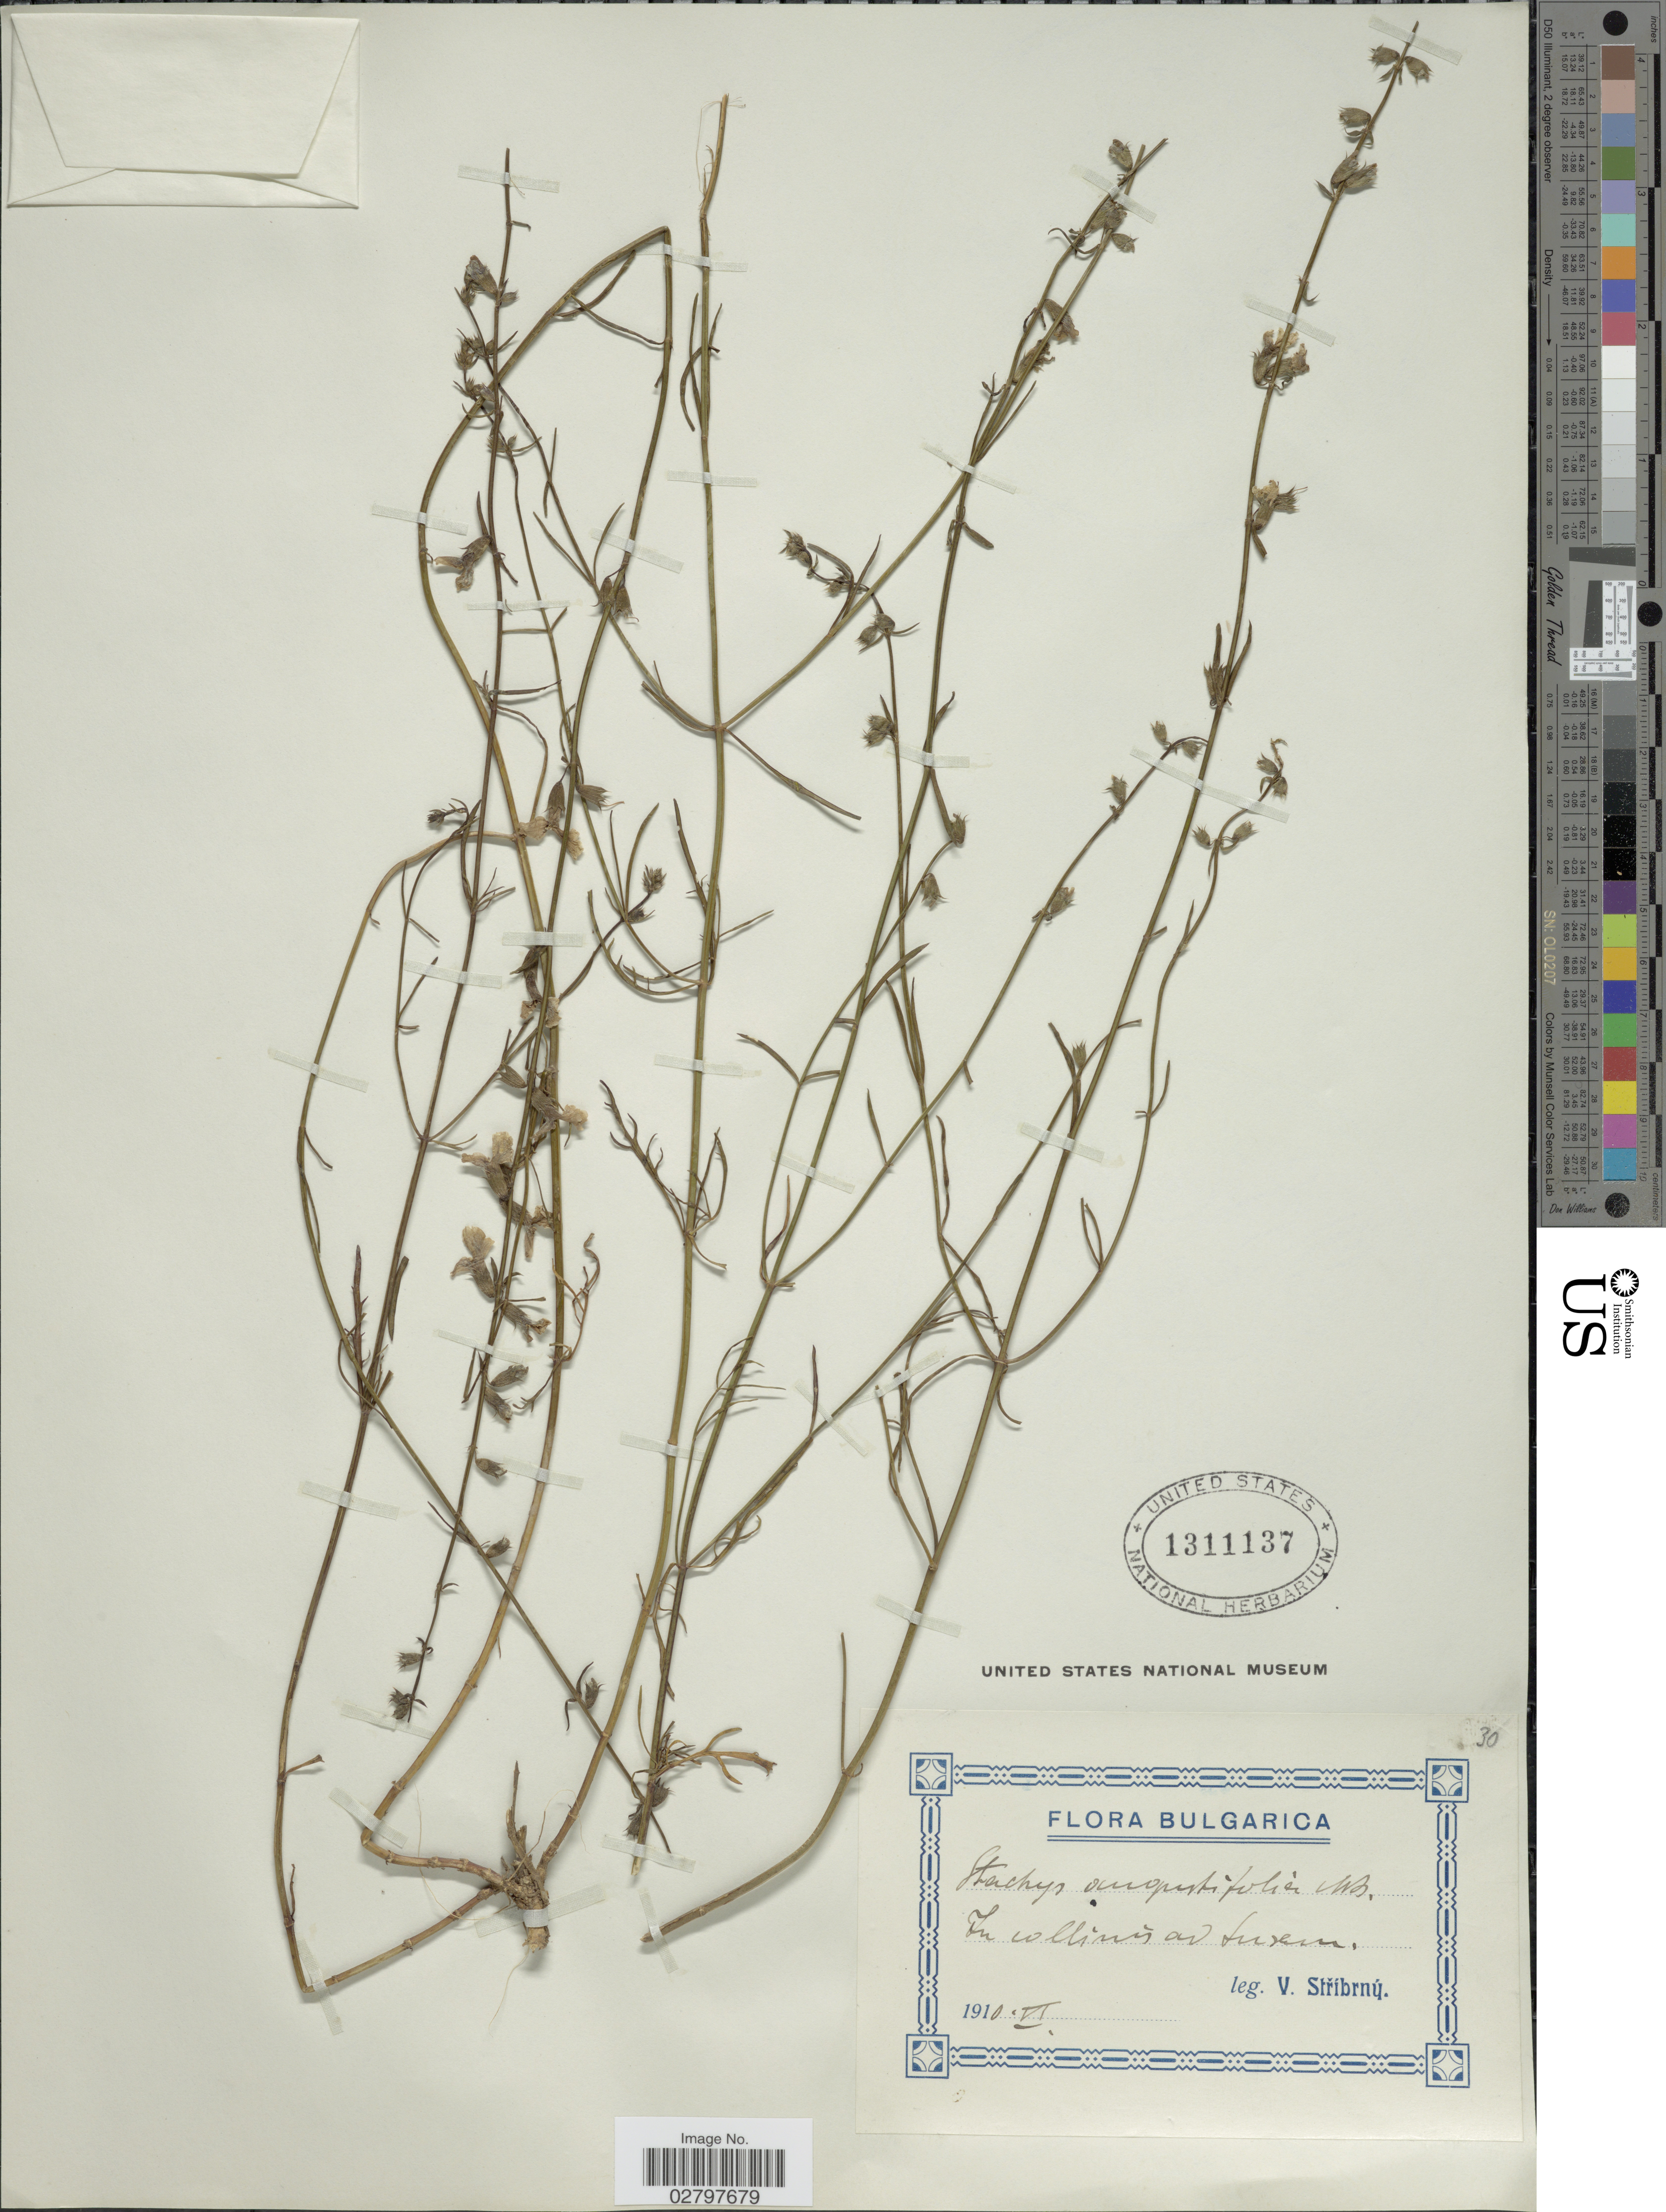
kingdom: Plantae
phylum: Tracheophyta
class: Magnoliopsida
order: Lamiales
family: Lamiaceae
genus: Stachys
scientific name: Stachys angustifolia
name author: M. Bieb.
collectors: V. Stribrny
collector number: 30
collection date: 1910-06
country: Bulgaria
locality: In collinus ad Lusem. [interpreted]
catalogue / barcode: US 1311137